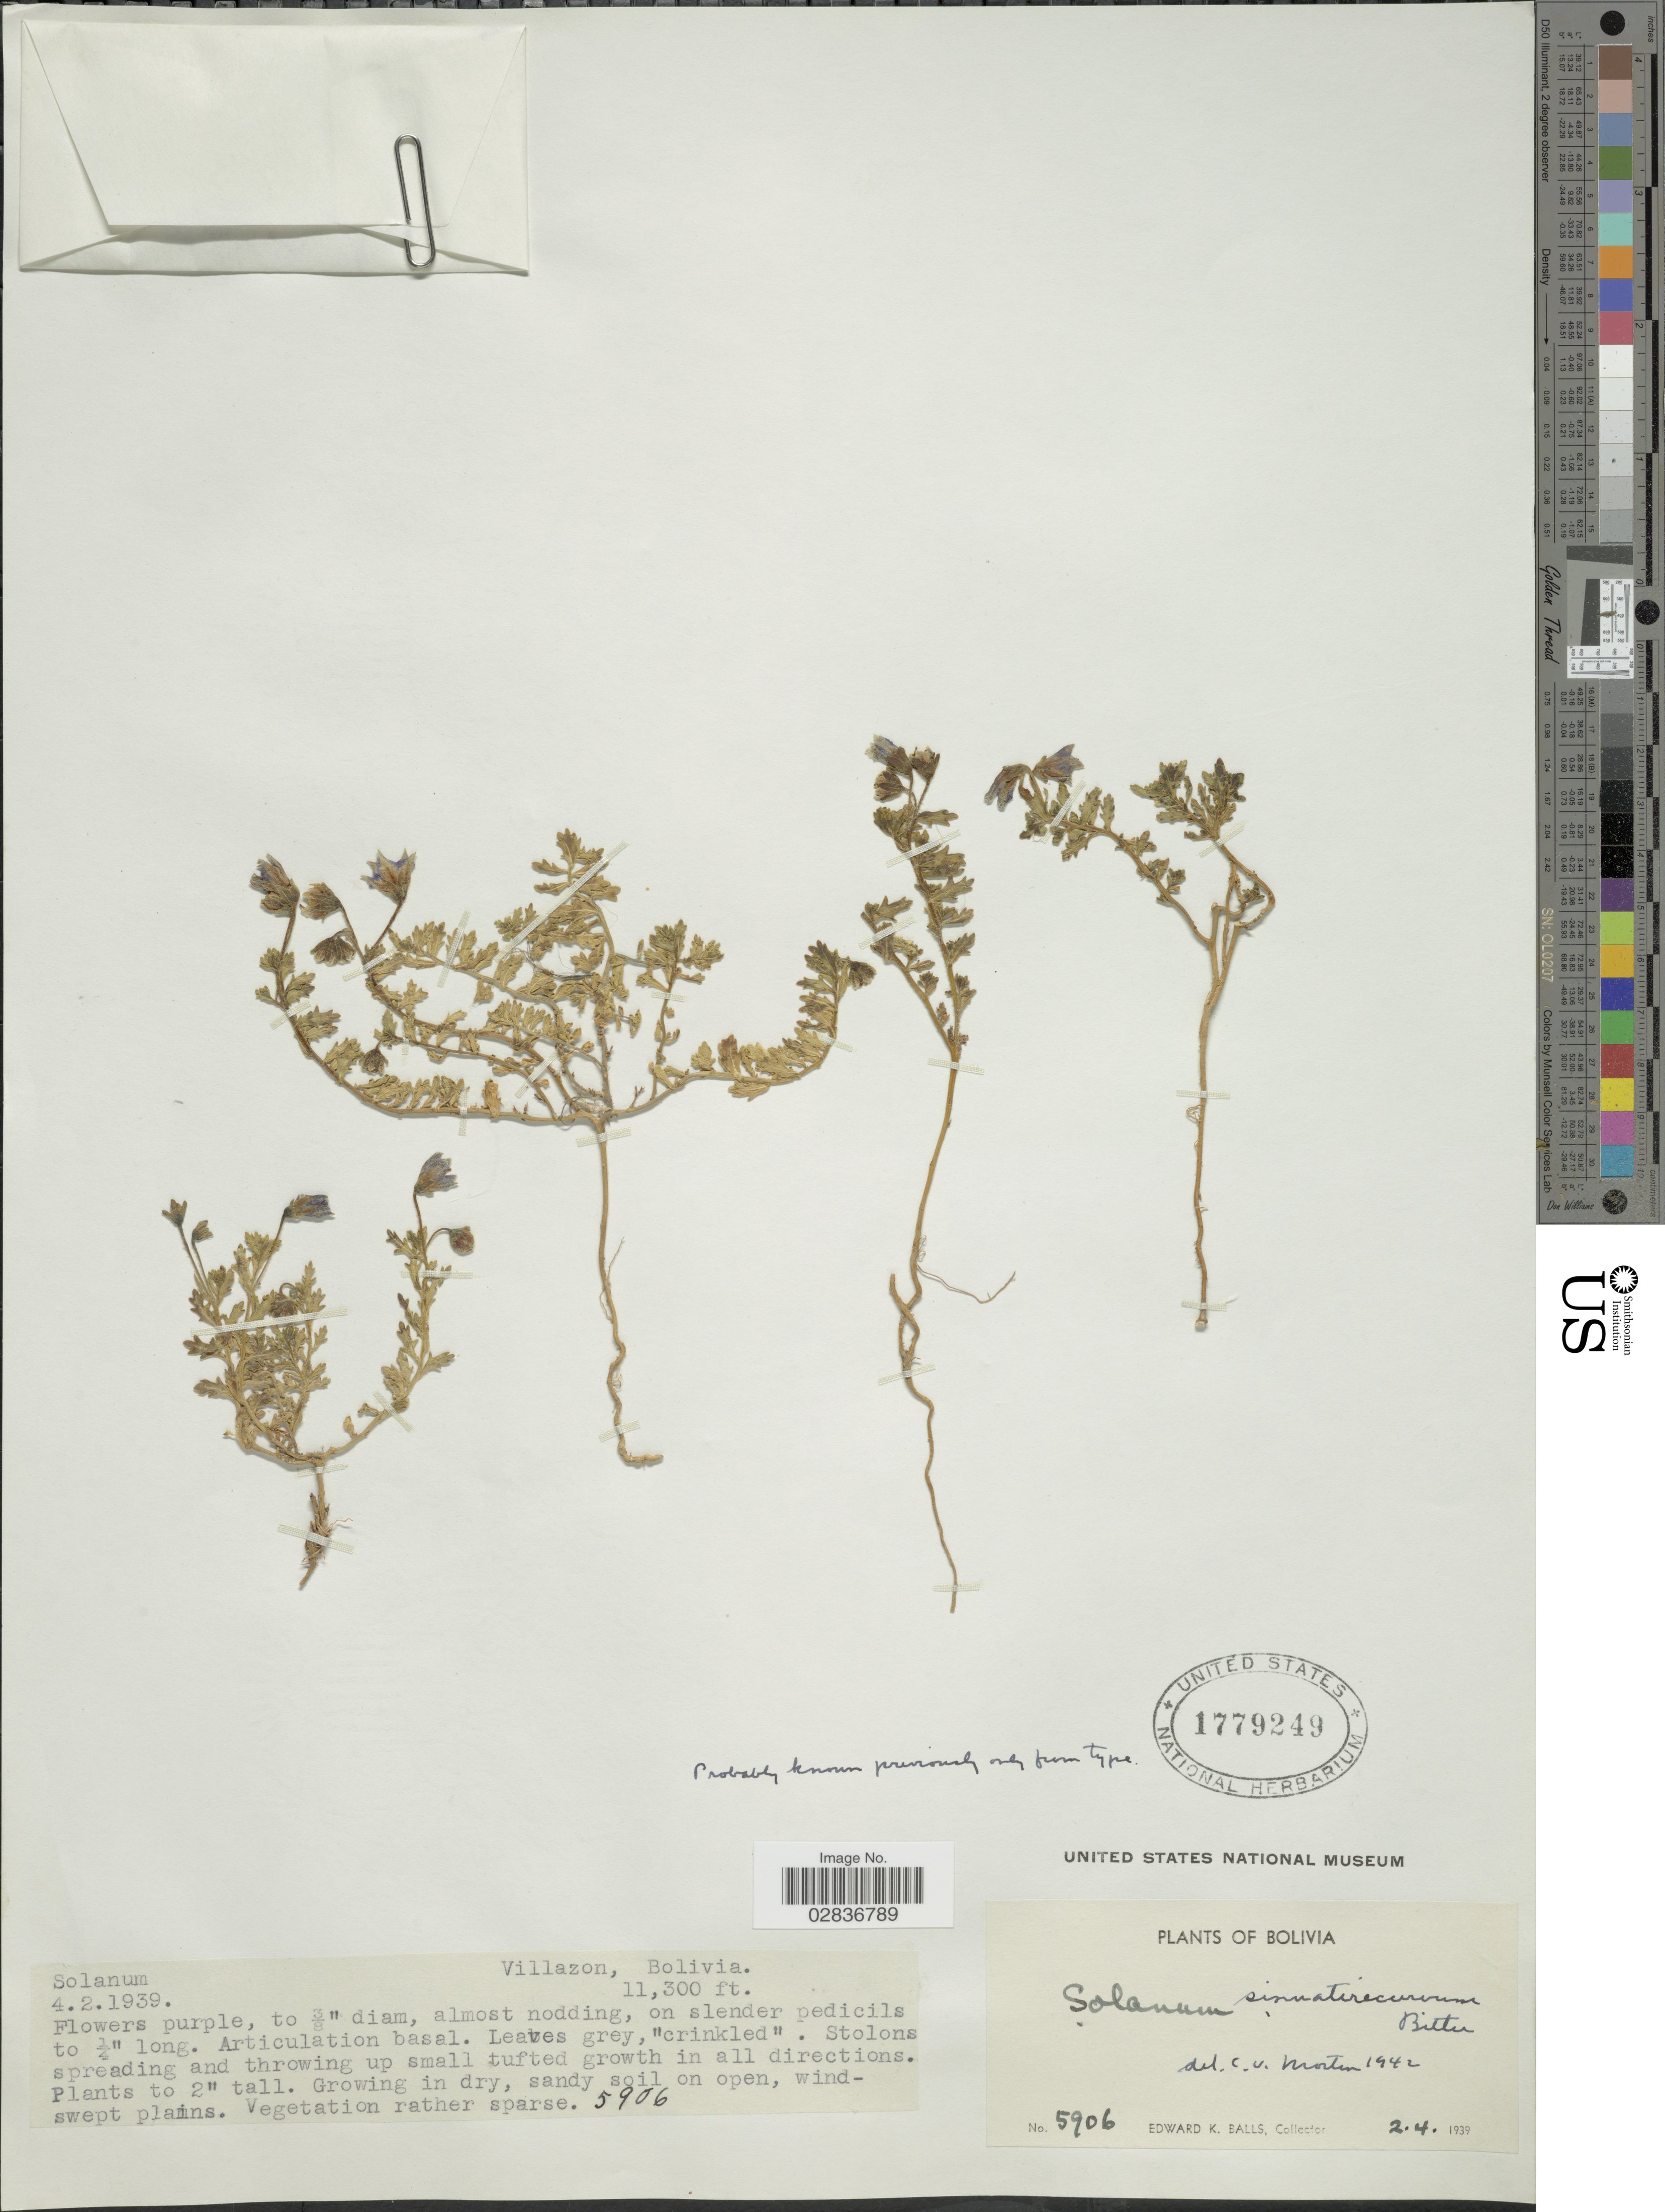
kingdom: Plantae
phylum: Tracheophyta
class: Magnoliopsida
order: Solanales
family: Solanaceae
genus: Solanum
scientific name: Solanum sinuatirecurvum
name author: Bitter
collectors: E. K. Balls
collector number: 5906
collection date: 1939-02-04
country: Bolivia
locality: Villazon.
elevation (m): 3444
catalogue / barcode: US 1779249